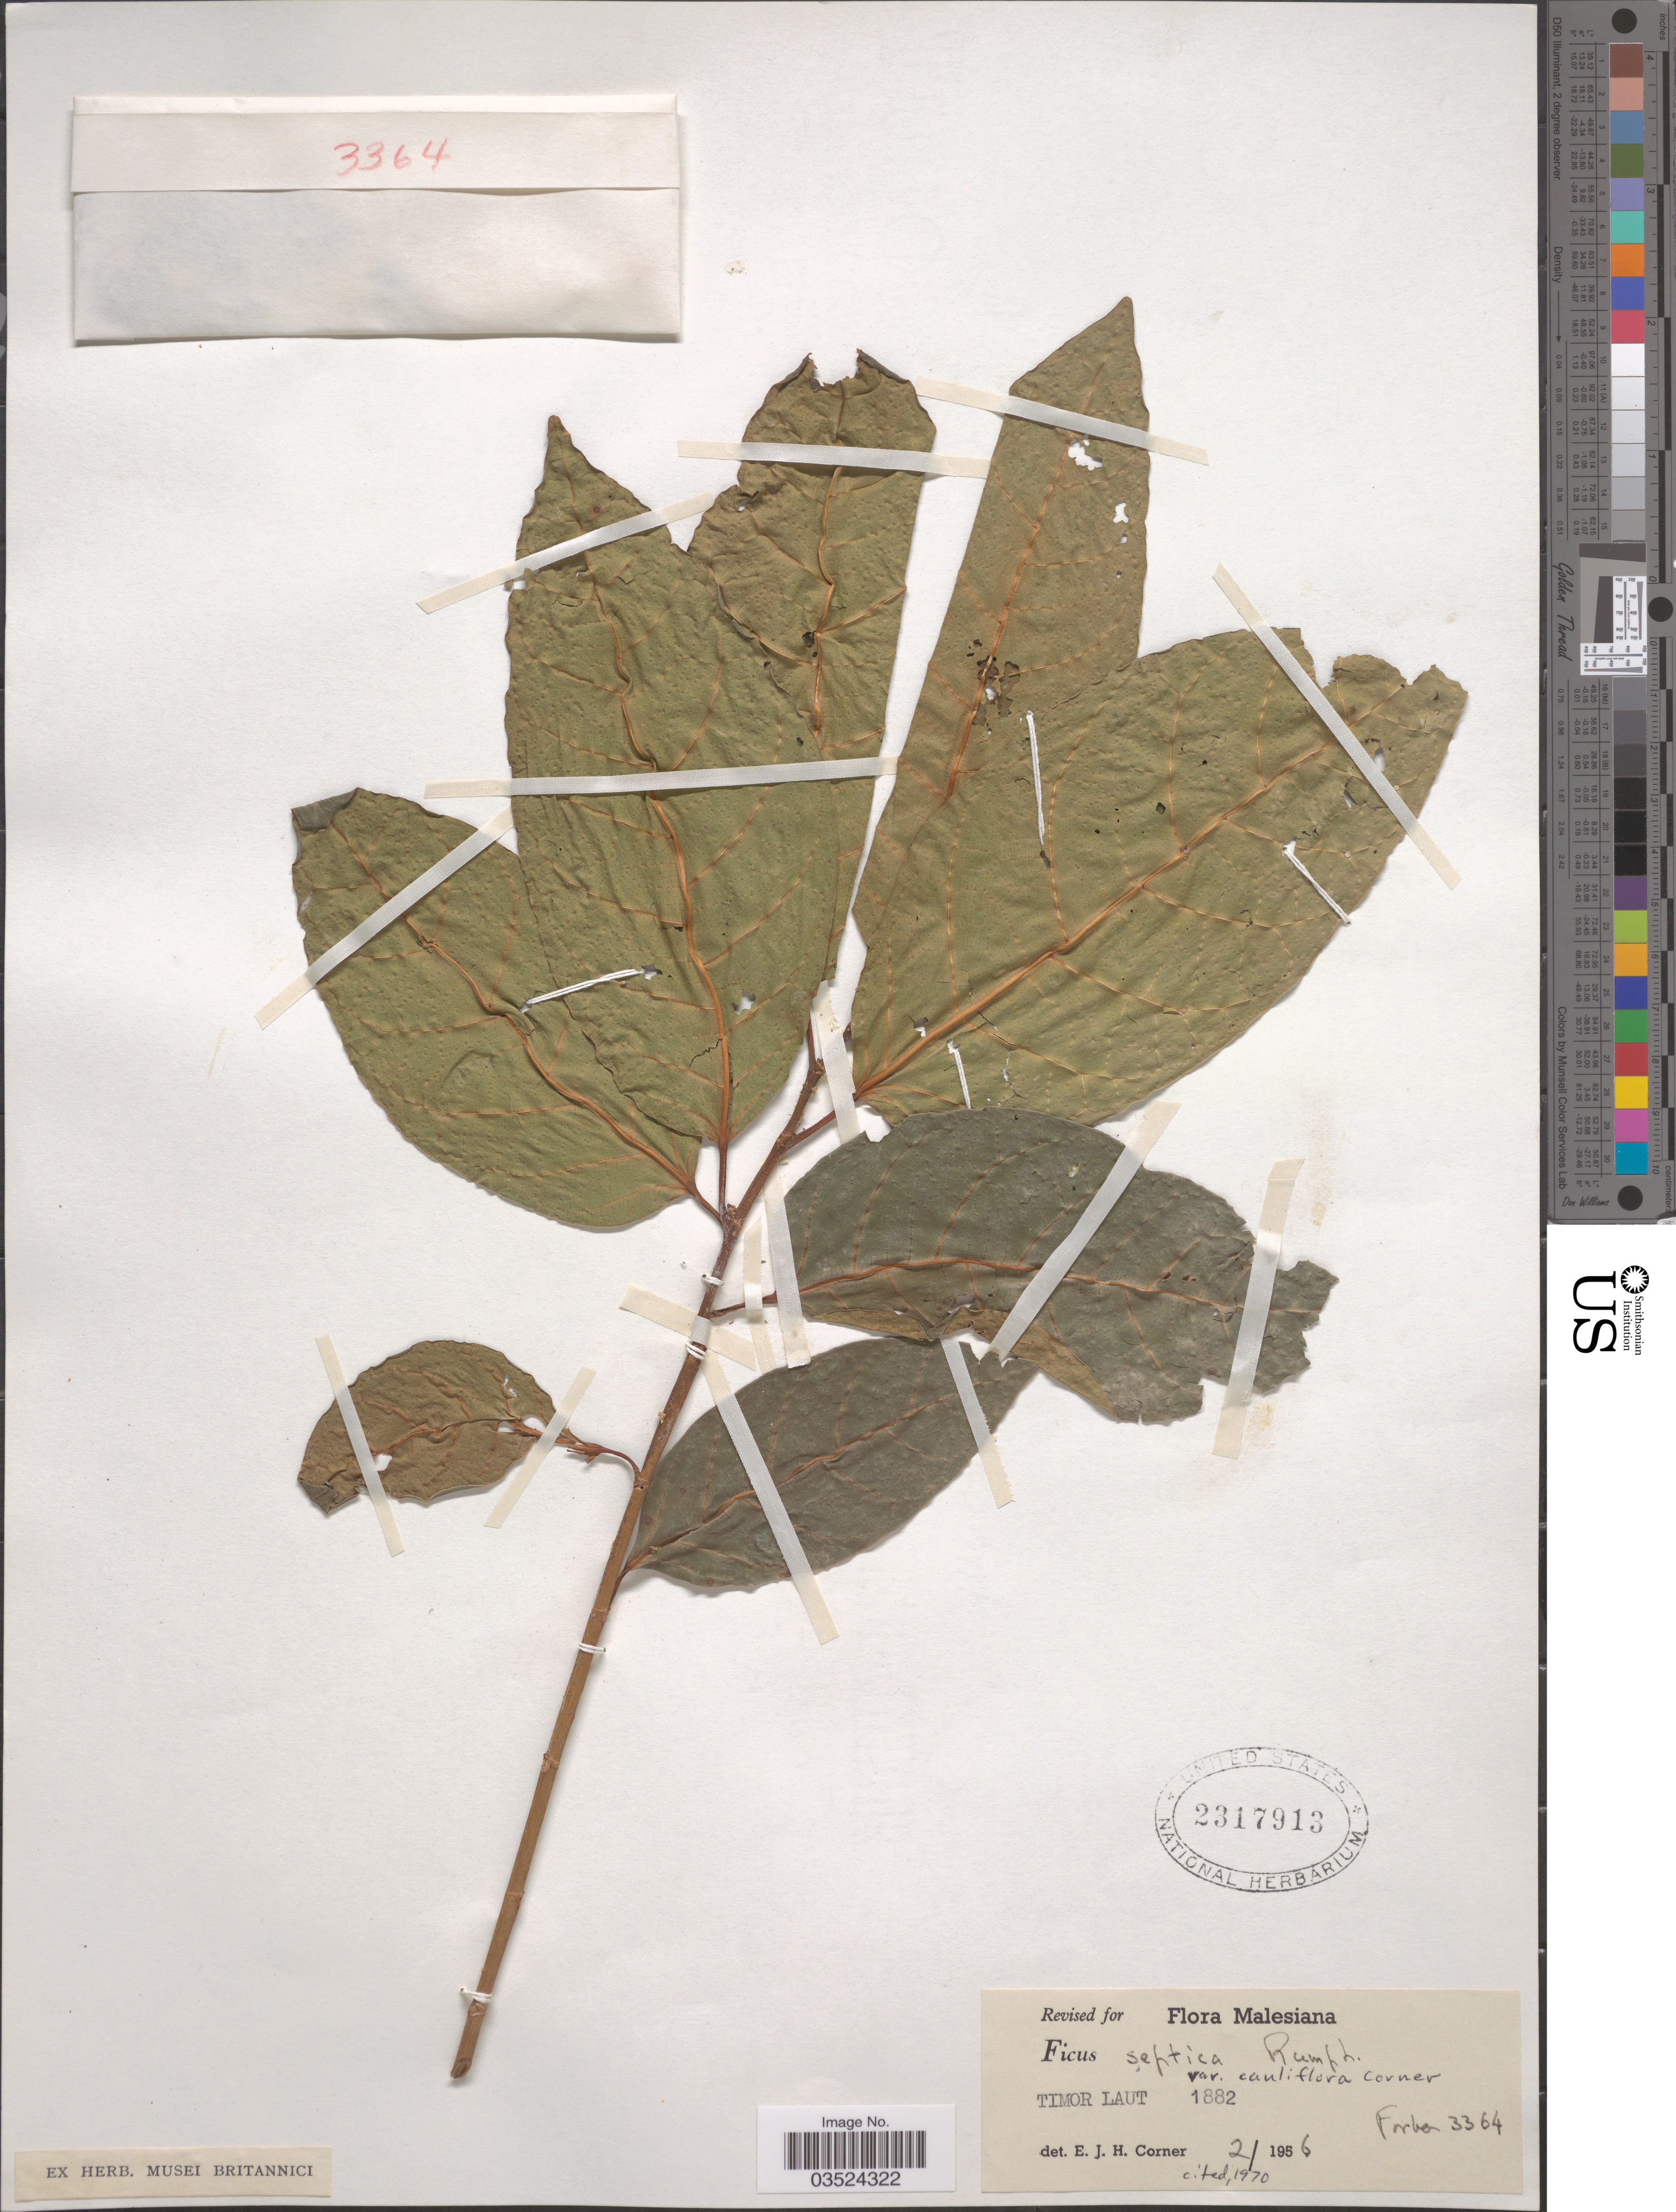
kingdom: Plantae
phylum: Tracheophyta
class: Magnoliopsida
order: Rosales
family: Moraceae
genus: Ficus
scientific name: Ficus septica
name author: Burm. f.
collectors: ex herb. Musei Britannici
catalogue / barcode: US 2317913